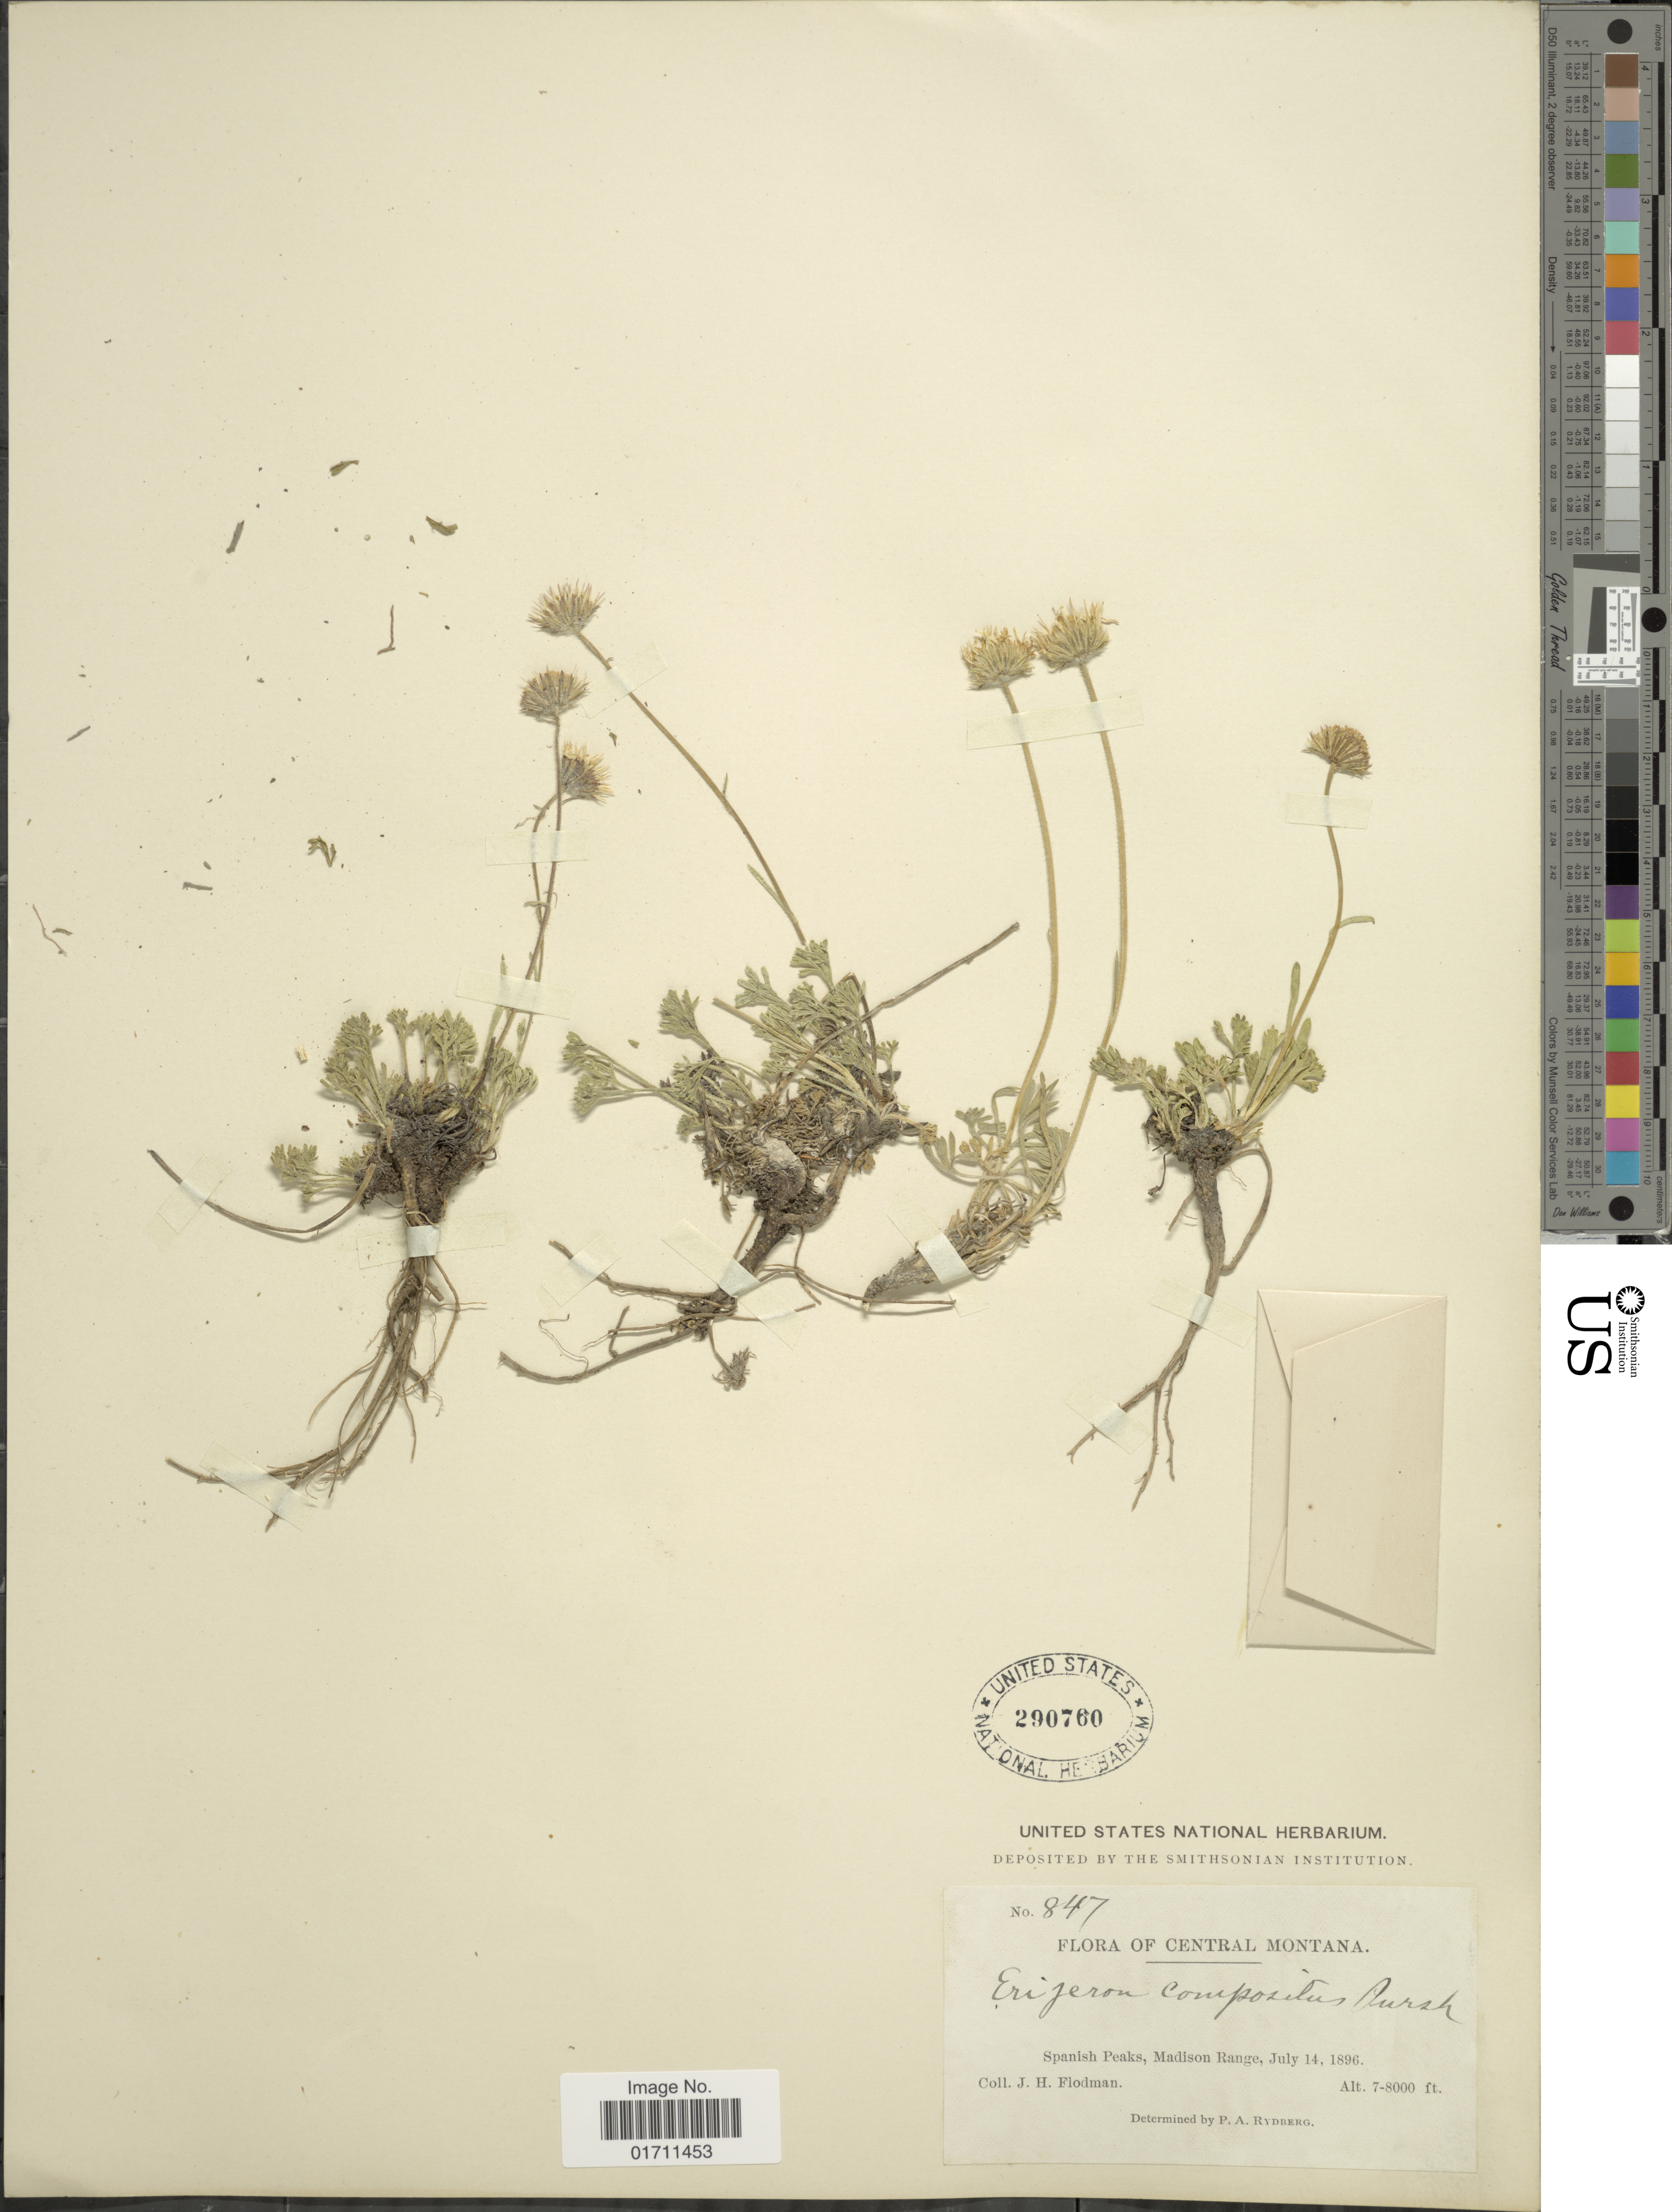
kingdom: Plantae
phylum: Tracheophyta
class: Magnoliopsida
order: Asterales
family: Asteraceae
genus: Erigeron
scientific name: Erigeron compositus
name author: Pursh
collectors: J. Flodman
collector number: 847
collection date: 1896-07-14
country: United States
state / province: Montana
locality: Central Montana, Spanish Peaks, Madison Range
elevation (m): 2134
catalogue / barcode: US 290760